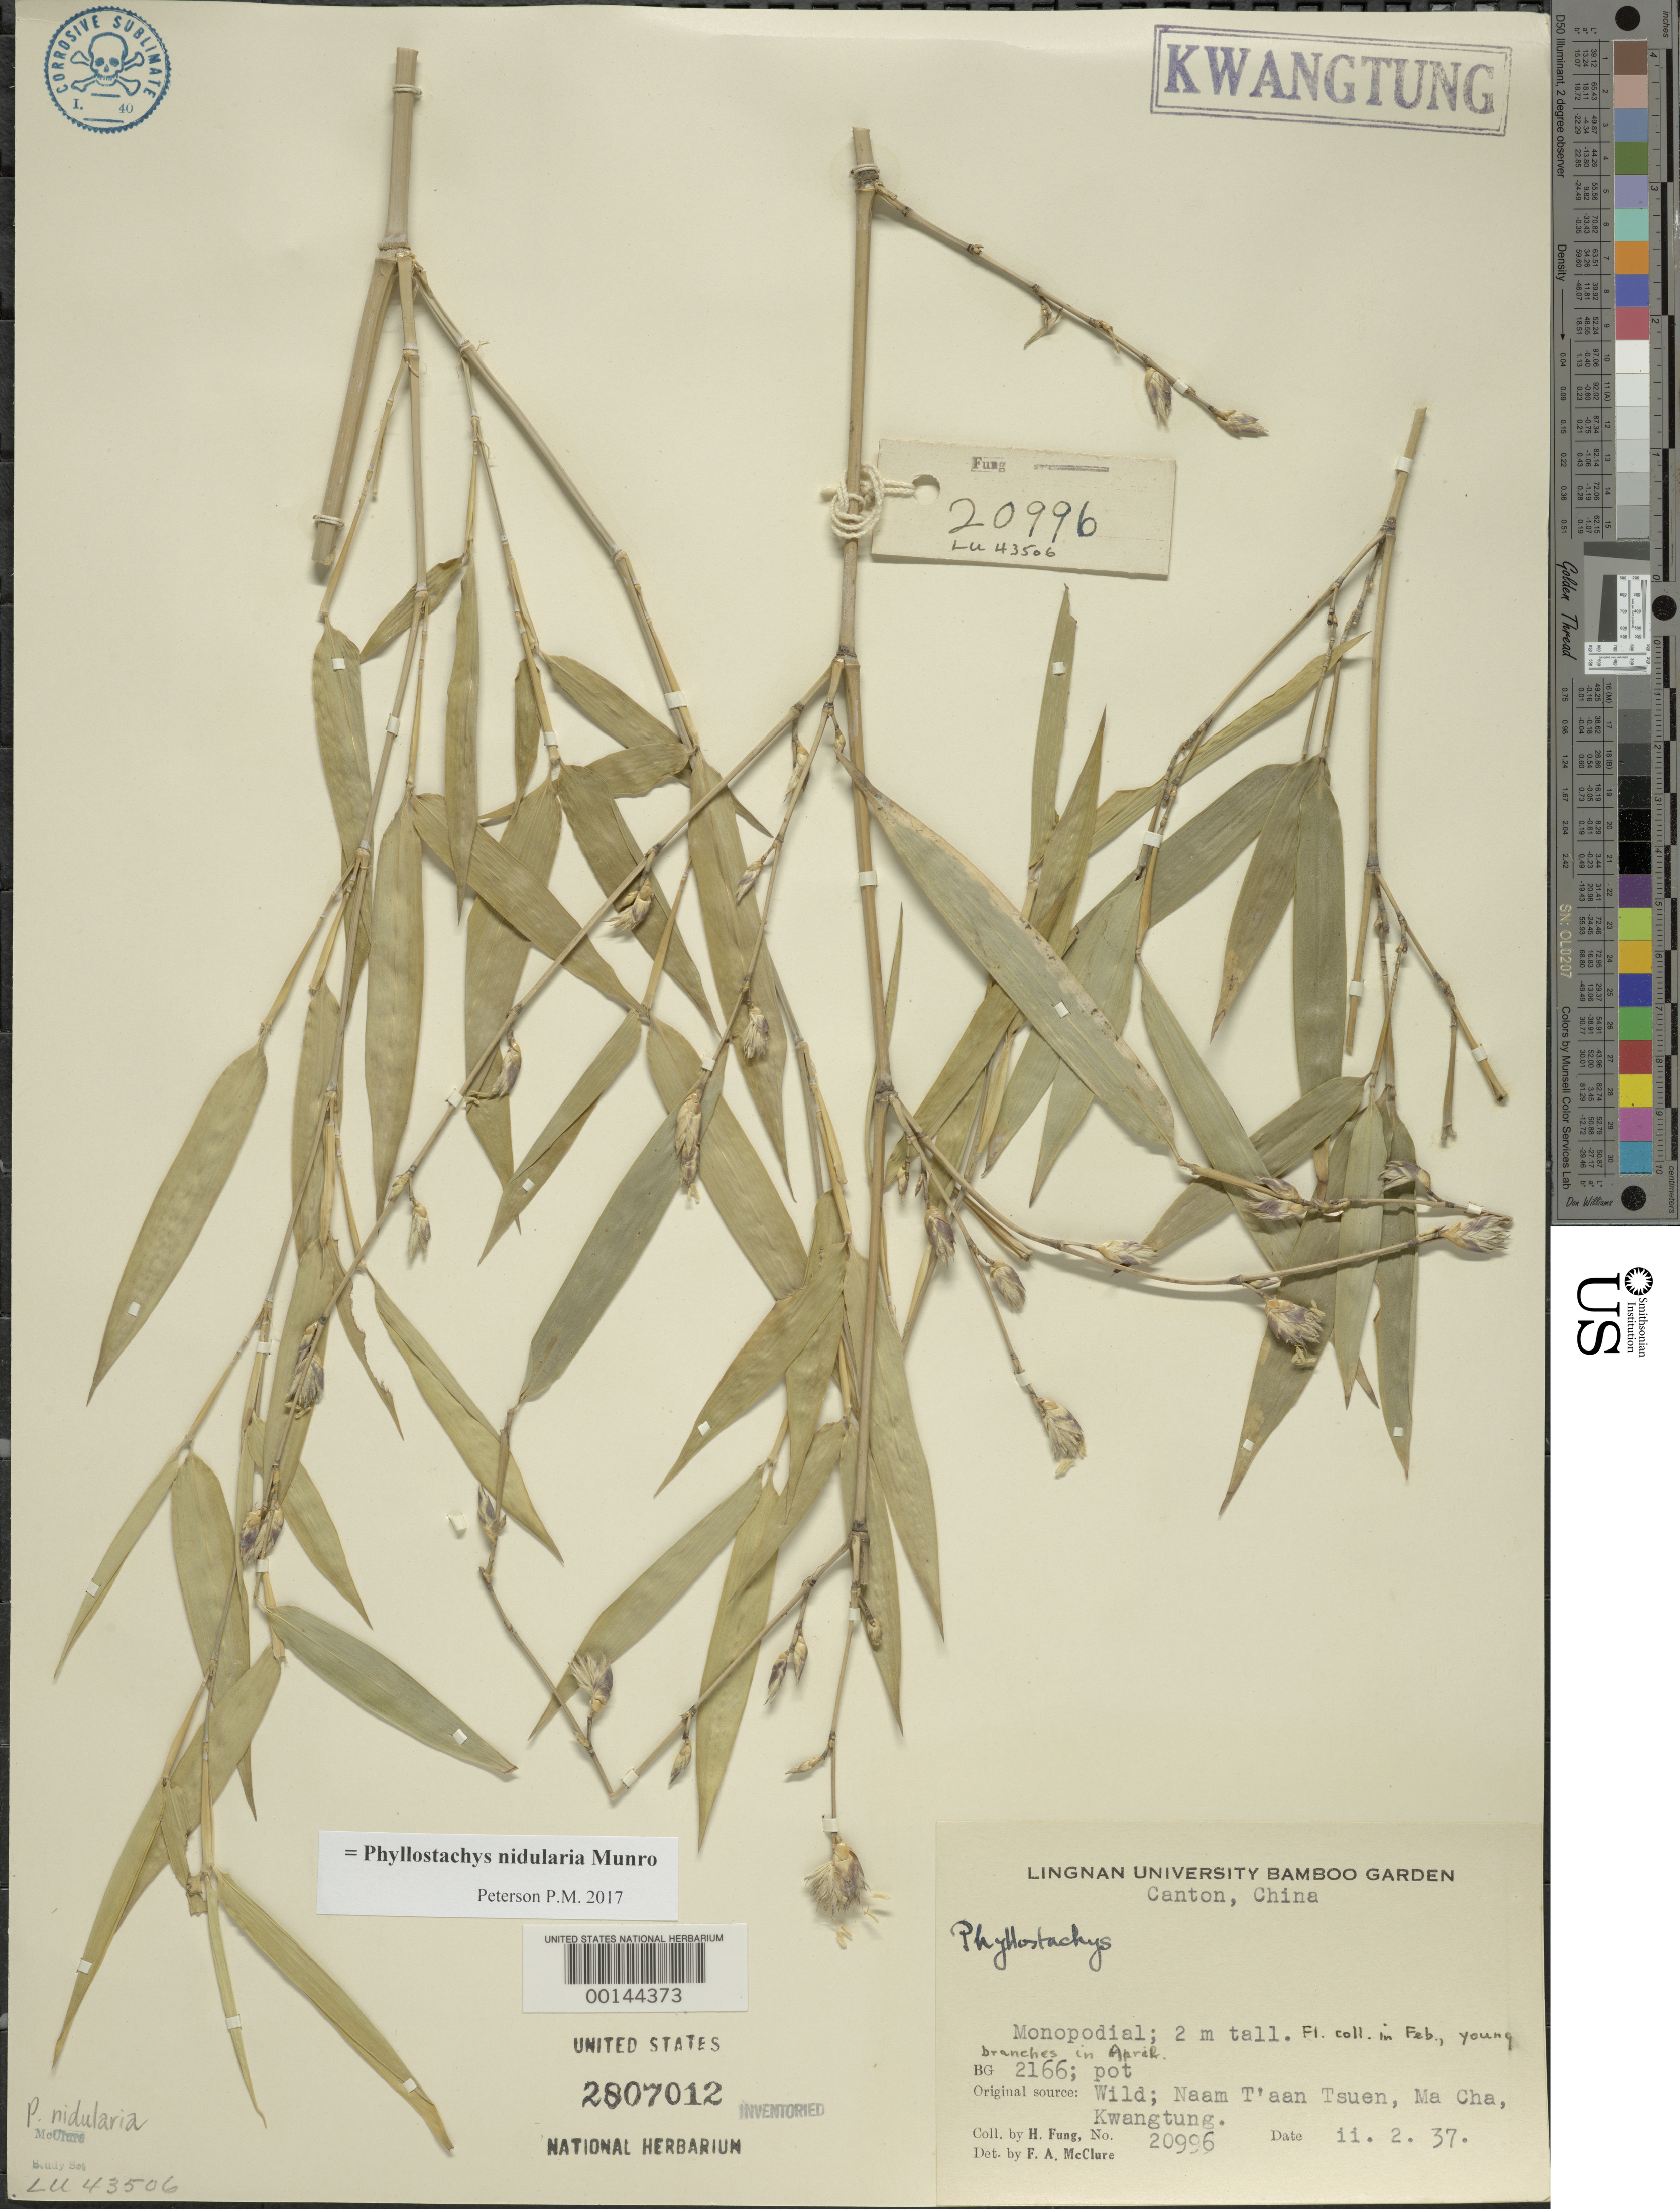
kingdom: Plantae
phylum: Tracheophyta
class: Liliopsida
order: Poales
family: Poaceae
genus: Phyllostachys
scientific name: Phyllostachys nidularia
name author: Munro ex Fenzi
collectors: H. L. Fung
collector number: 20996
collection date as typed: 02 Feb 1937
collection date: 1937-02-02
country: China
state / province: Guangdong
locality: Ma cha, naam t'aan ts'uen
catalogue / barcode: US 2807012